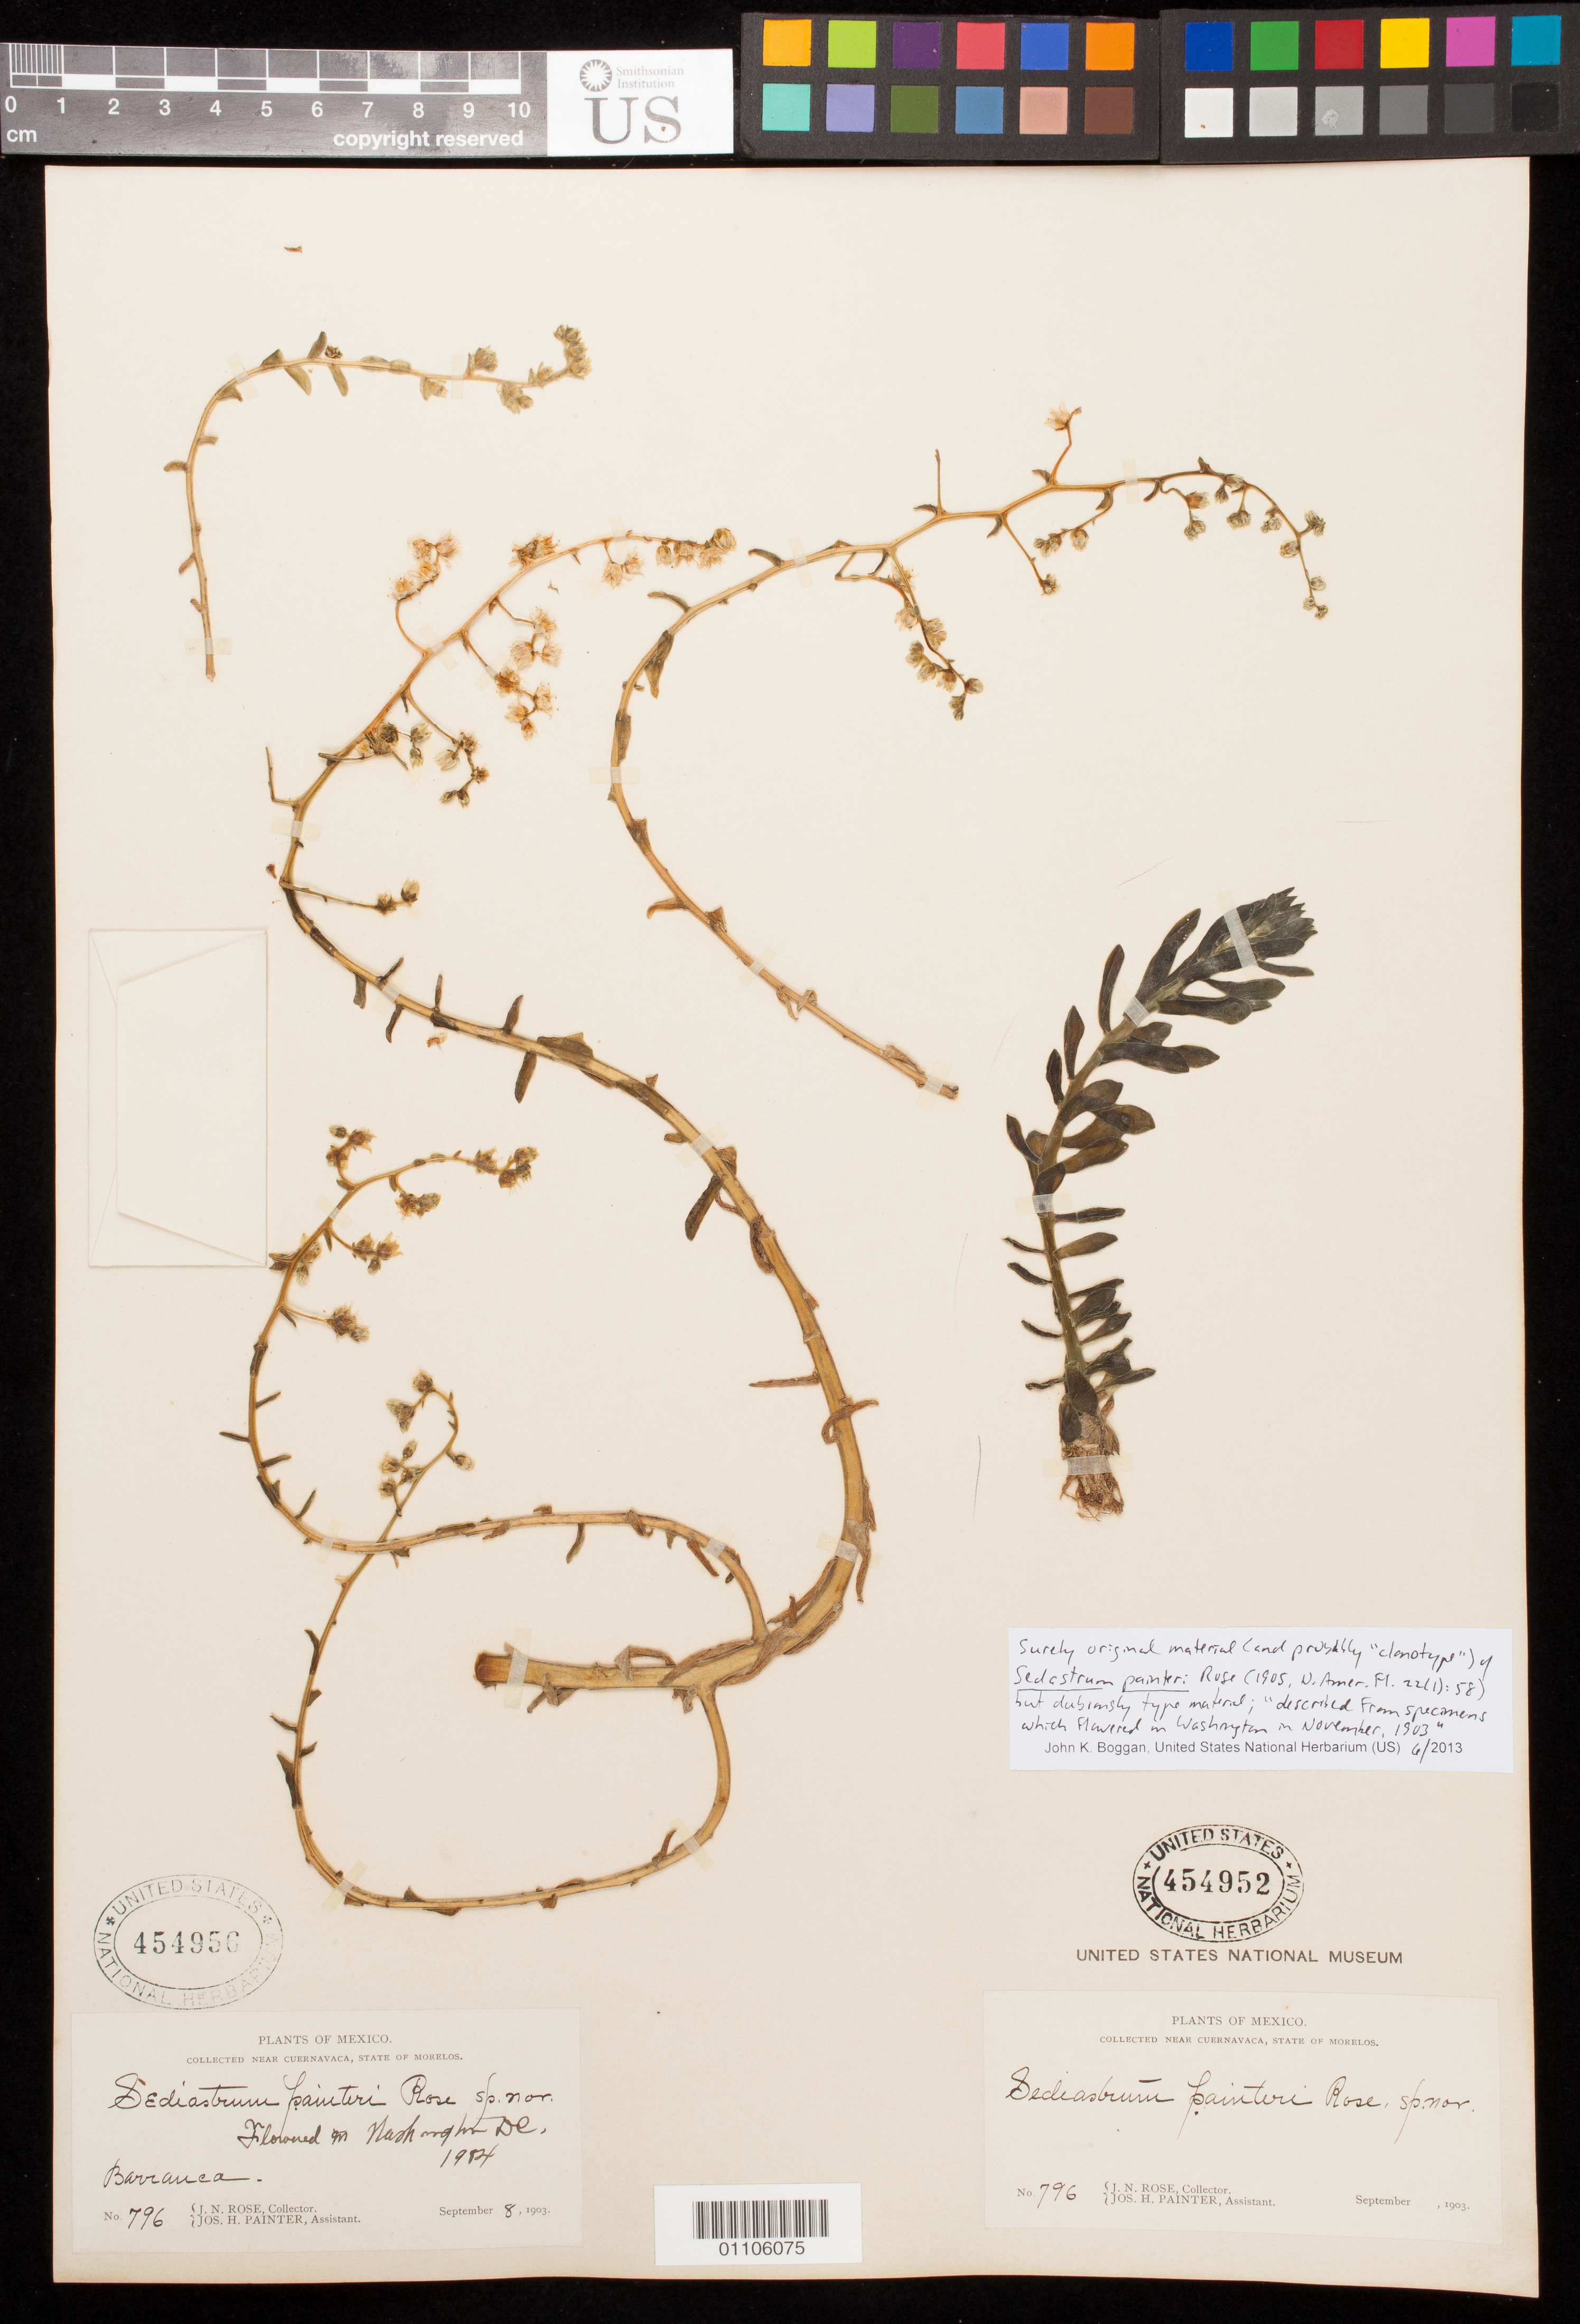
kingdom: Plantae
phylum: Tracheophyta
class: Magnoliopsida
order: Saxifragales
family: Crassulaceae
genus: Sedastrum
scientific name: Sedastrum painteri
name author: Rose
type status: Syntype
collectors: J. N. Rose & J. H. Painter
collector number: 796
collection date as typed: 08 Sep 1903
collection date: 1903-09-08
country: Mexico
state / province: Morelos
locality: Near Cuernavaca, State of Morelos.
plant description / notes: Specimen made from cultivated plant, "Flowered in Washington DC 1904". Type status uncertain, another US specimen (USNH 592134) is annotated "Type" (apparently by Rose) but protologue does not designate an explicit type: "Collected by J.N. Rose and Jos. H. Painter near Cuernavas, Mexico, September, 1903 (no. 796), and described from specimens which flowered in Washington in November, 1903." USNH 492134 bears collection date of September 18, 1903 with no indication that it was made from a cultivated plant.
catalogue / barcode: US 454952